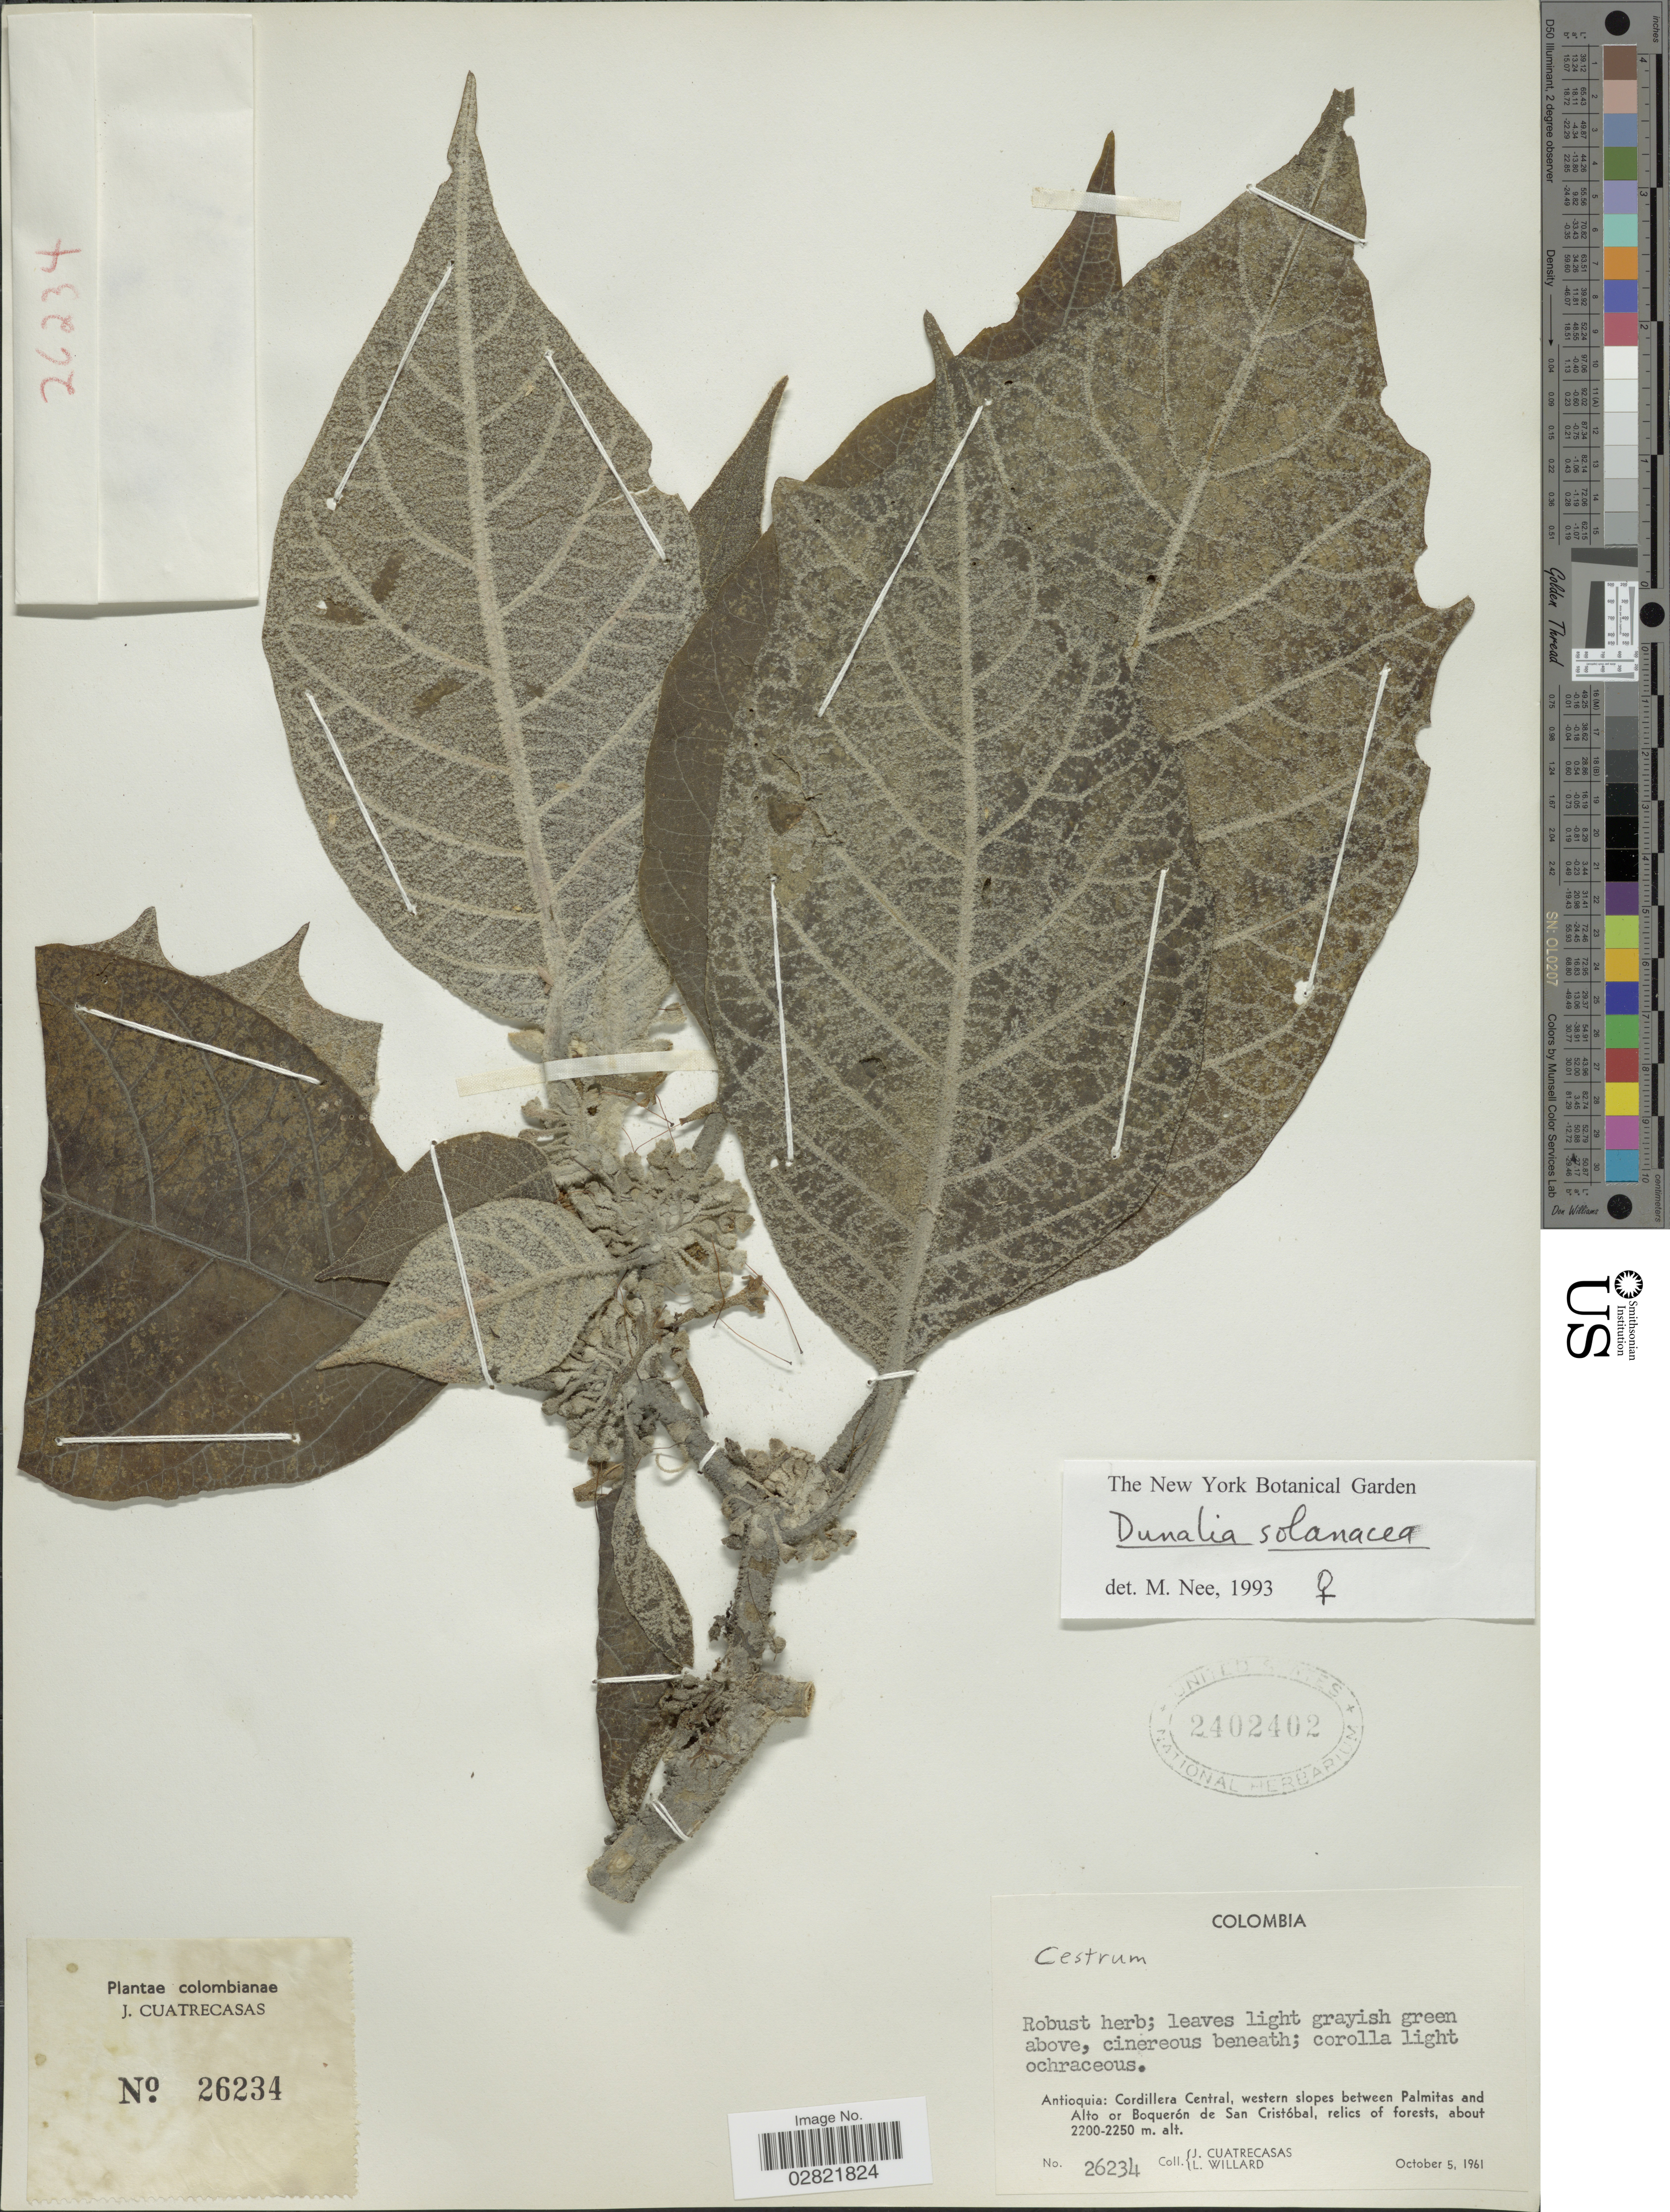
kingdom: Plantae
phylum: Tracheophyta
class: Magnoliopsida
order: Solanales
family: Solanaceae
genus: Dunalia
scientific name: Dunalia solanacea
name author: Kunth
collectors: J. Cuatrecasas & L. Willard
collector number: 26234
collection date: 1961-10-05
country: Colombia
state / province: Antioquia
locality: Cordillera Central, western slopes between Palmitas and Alto or Boquerón de San Cristóbal, relics of forests.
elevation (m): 2200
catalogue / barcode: US 2402402